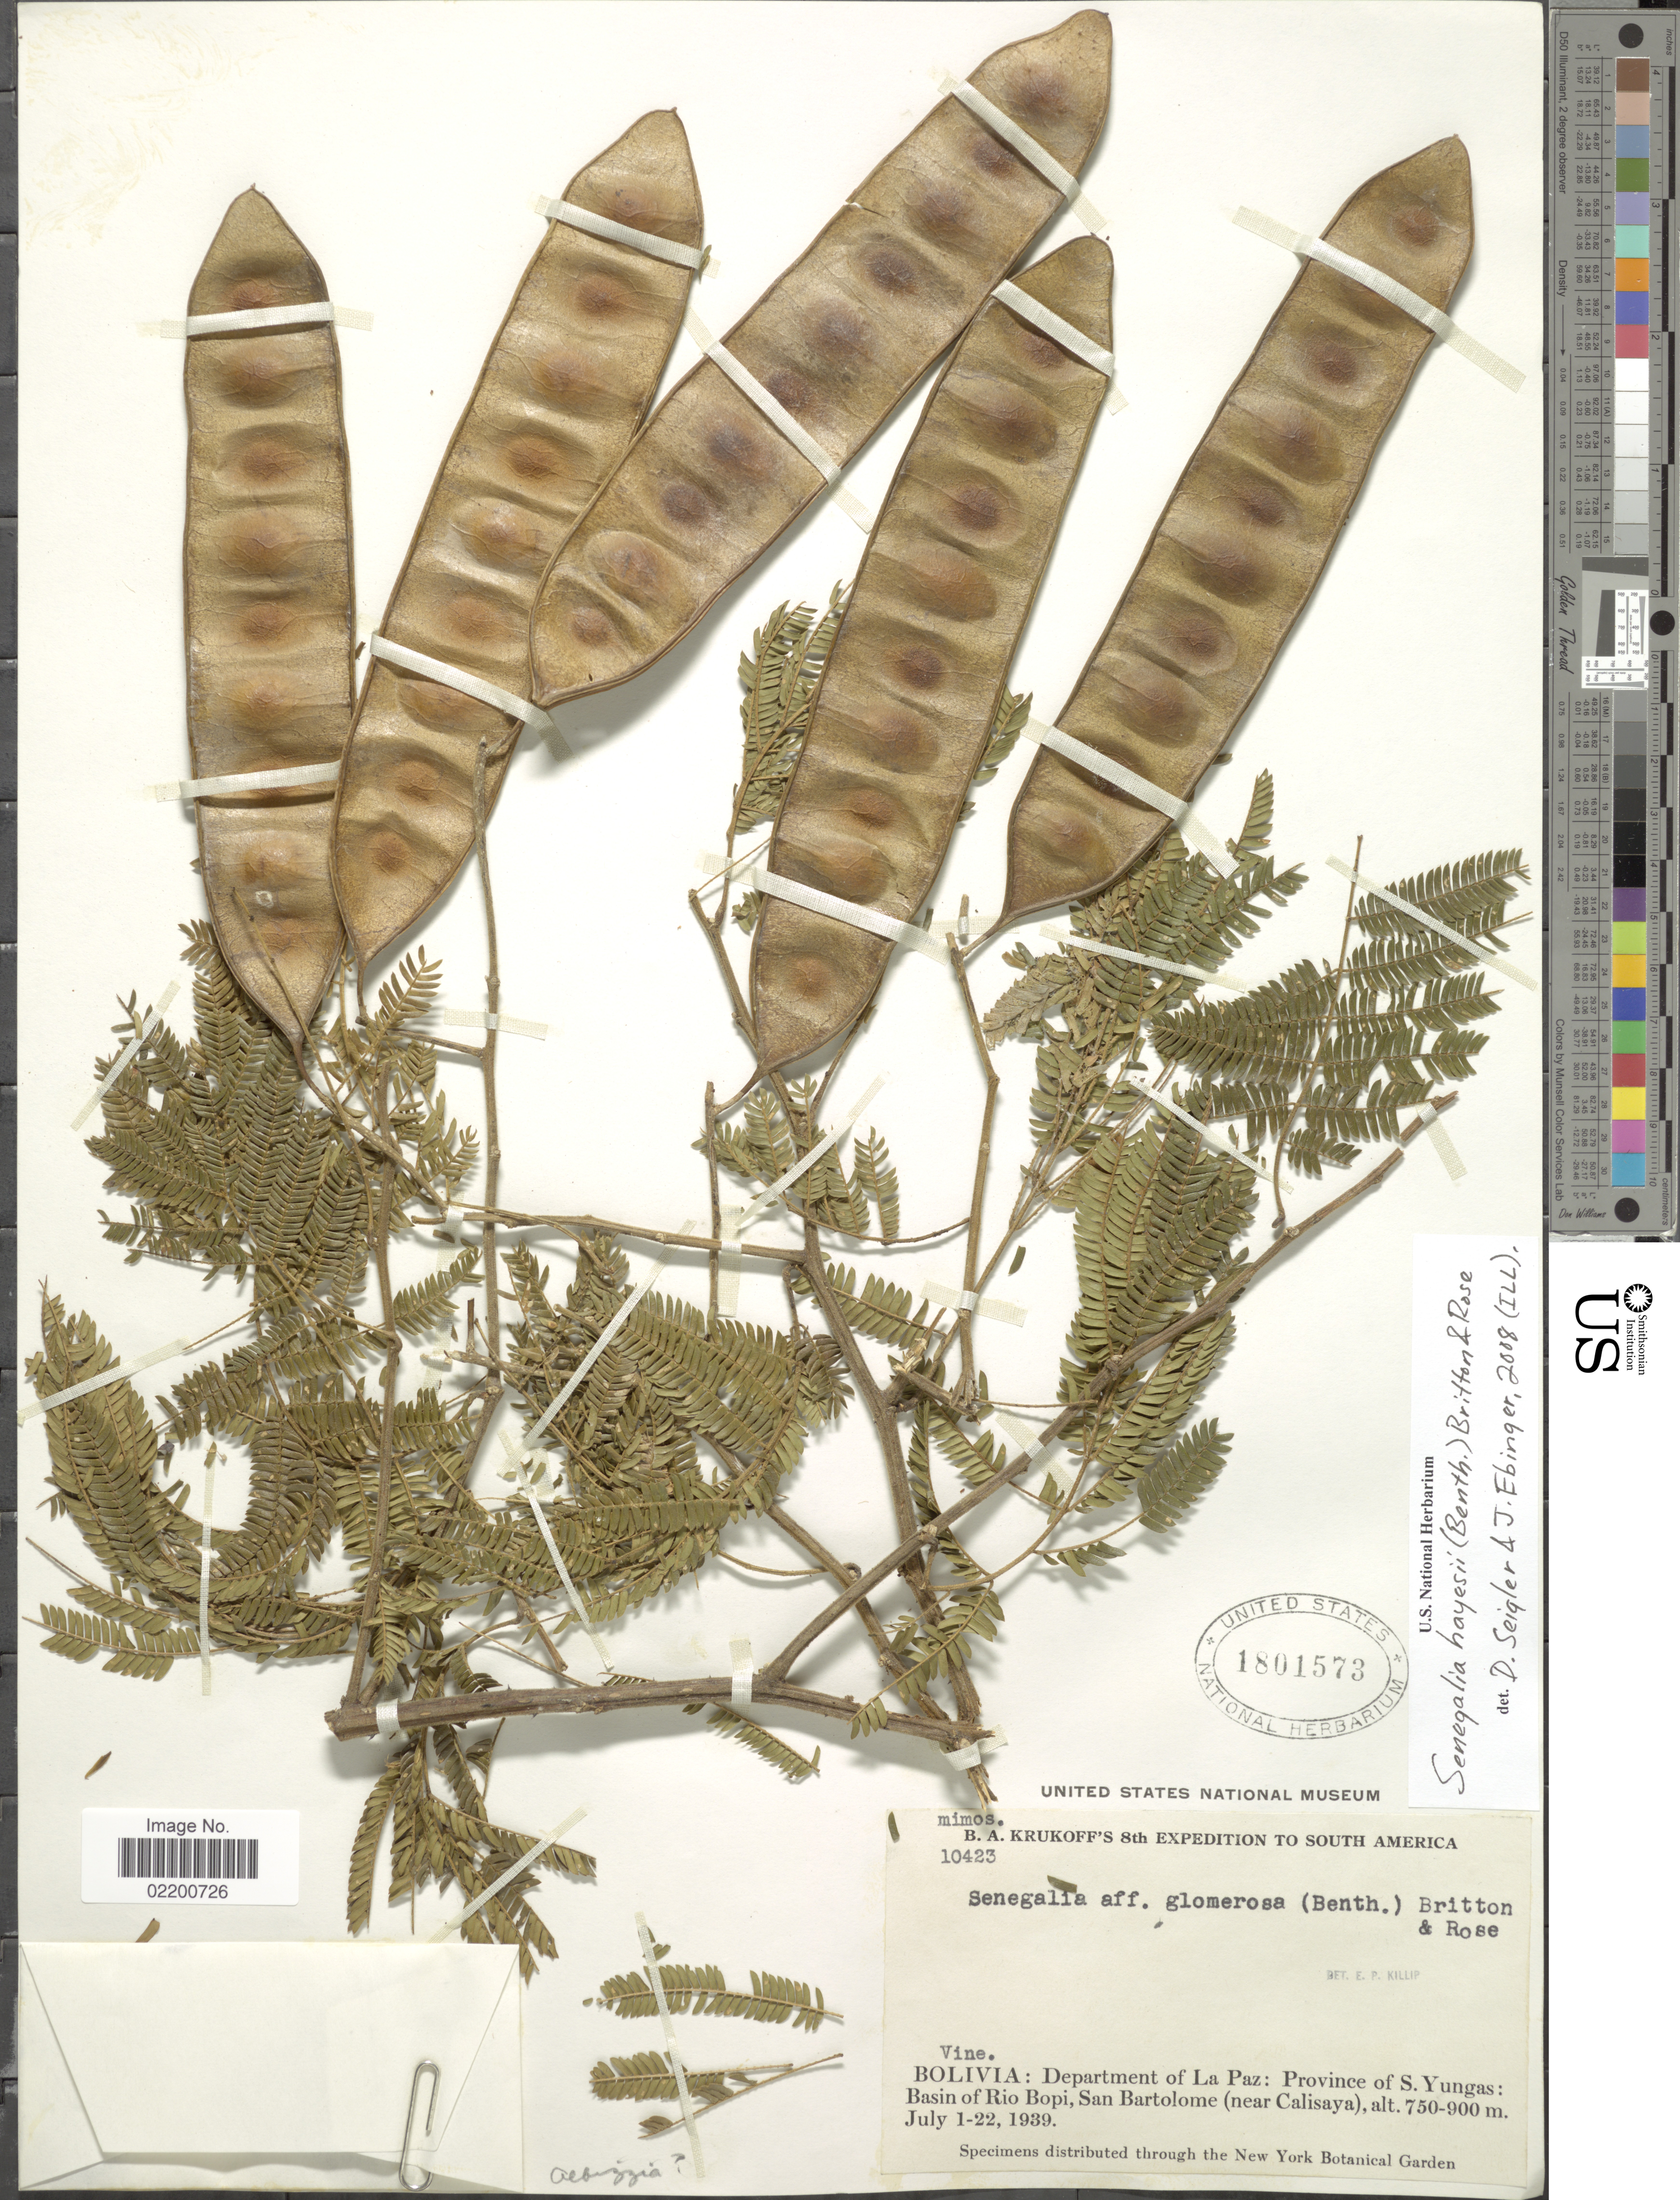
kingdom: Plantae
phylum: Tracheophyta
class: Magnoliopsida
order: Fabales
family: Fabaceae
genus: Senegalia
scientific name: Senegalia hayesii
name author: (Benth.) Britton & Rose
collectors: B. A. Krukoff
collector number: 10423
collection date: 1939-07-01/1939-07-22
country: Bolivia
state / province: La Paz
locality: Province of S.Yungas: Basin of Rio Bopi, San Bartolome (near Calisaya)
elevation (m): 750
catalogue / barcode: US 1801573